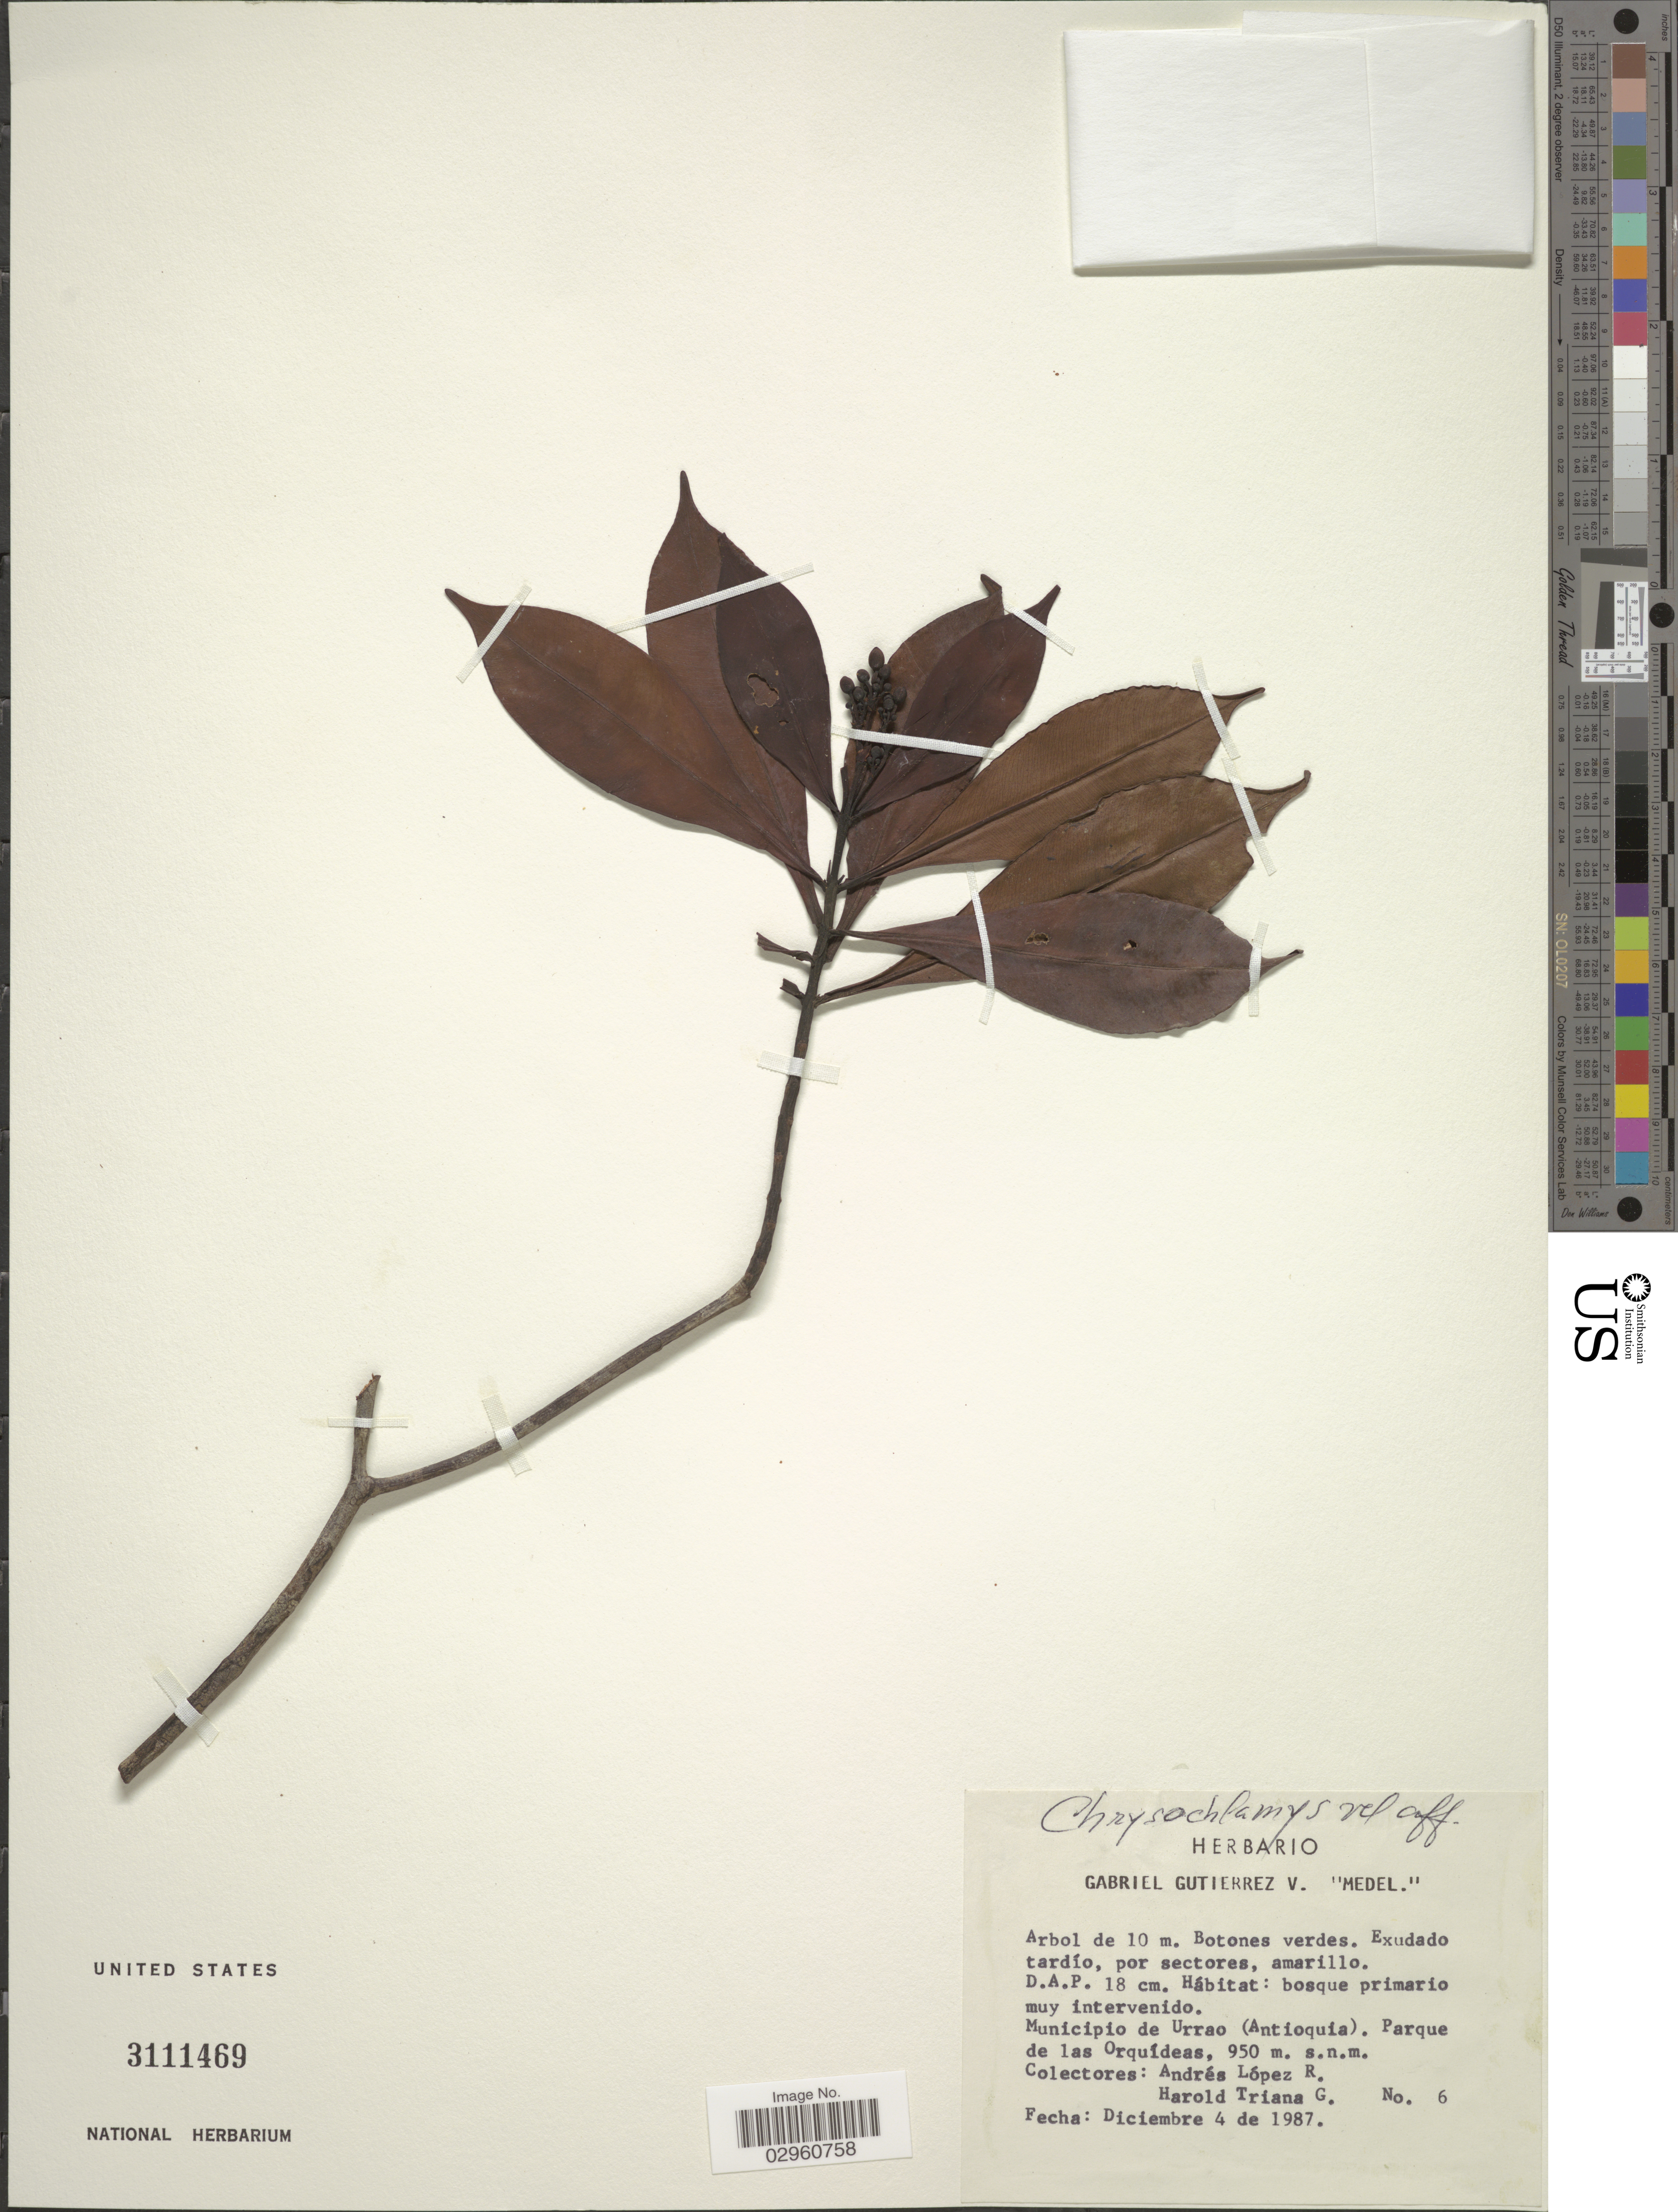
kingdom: Plantae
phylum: Tracheophyta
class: Magnoliopsida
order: Malpighiales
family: Clusiaceae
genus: Chrysochlamys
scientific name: Chrysochlamys sp.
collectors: A. López R. & H. Triana G.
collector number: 6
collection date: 1987-12-04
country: Colombia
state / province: Antioquia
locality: Municipio de Urrao (Antioquia). Parque de las Orquídeas.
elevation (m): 950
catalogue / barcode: US 3111469